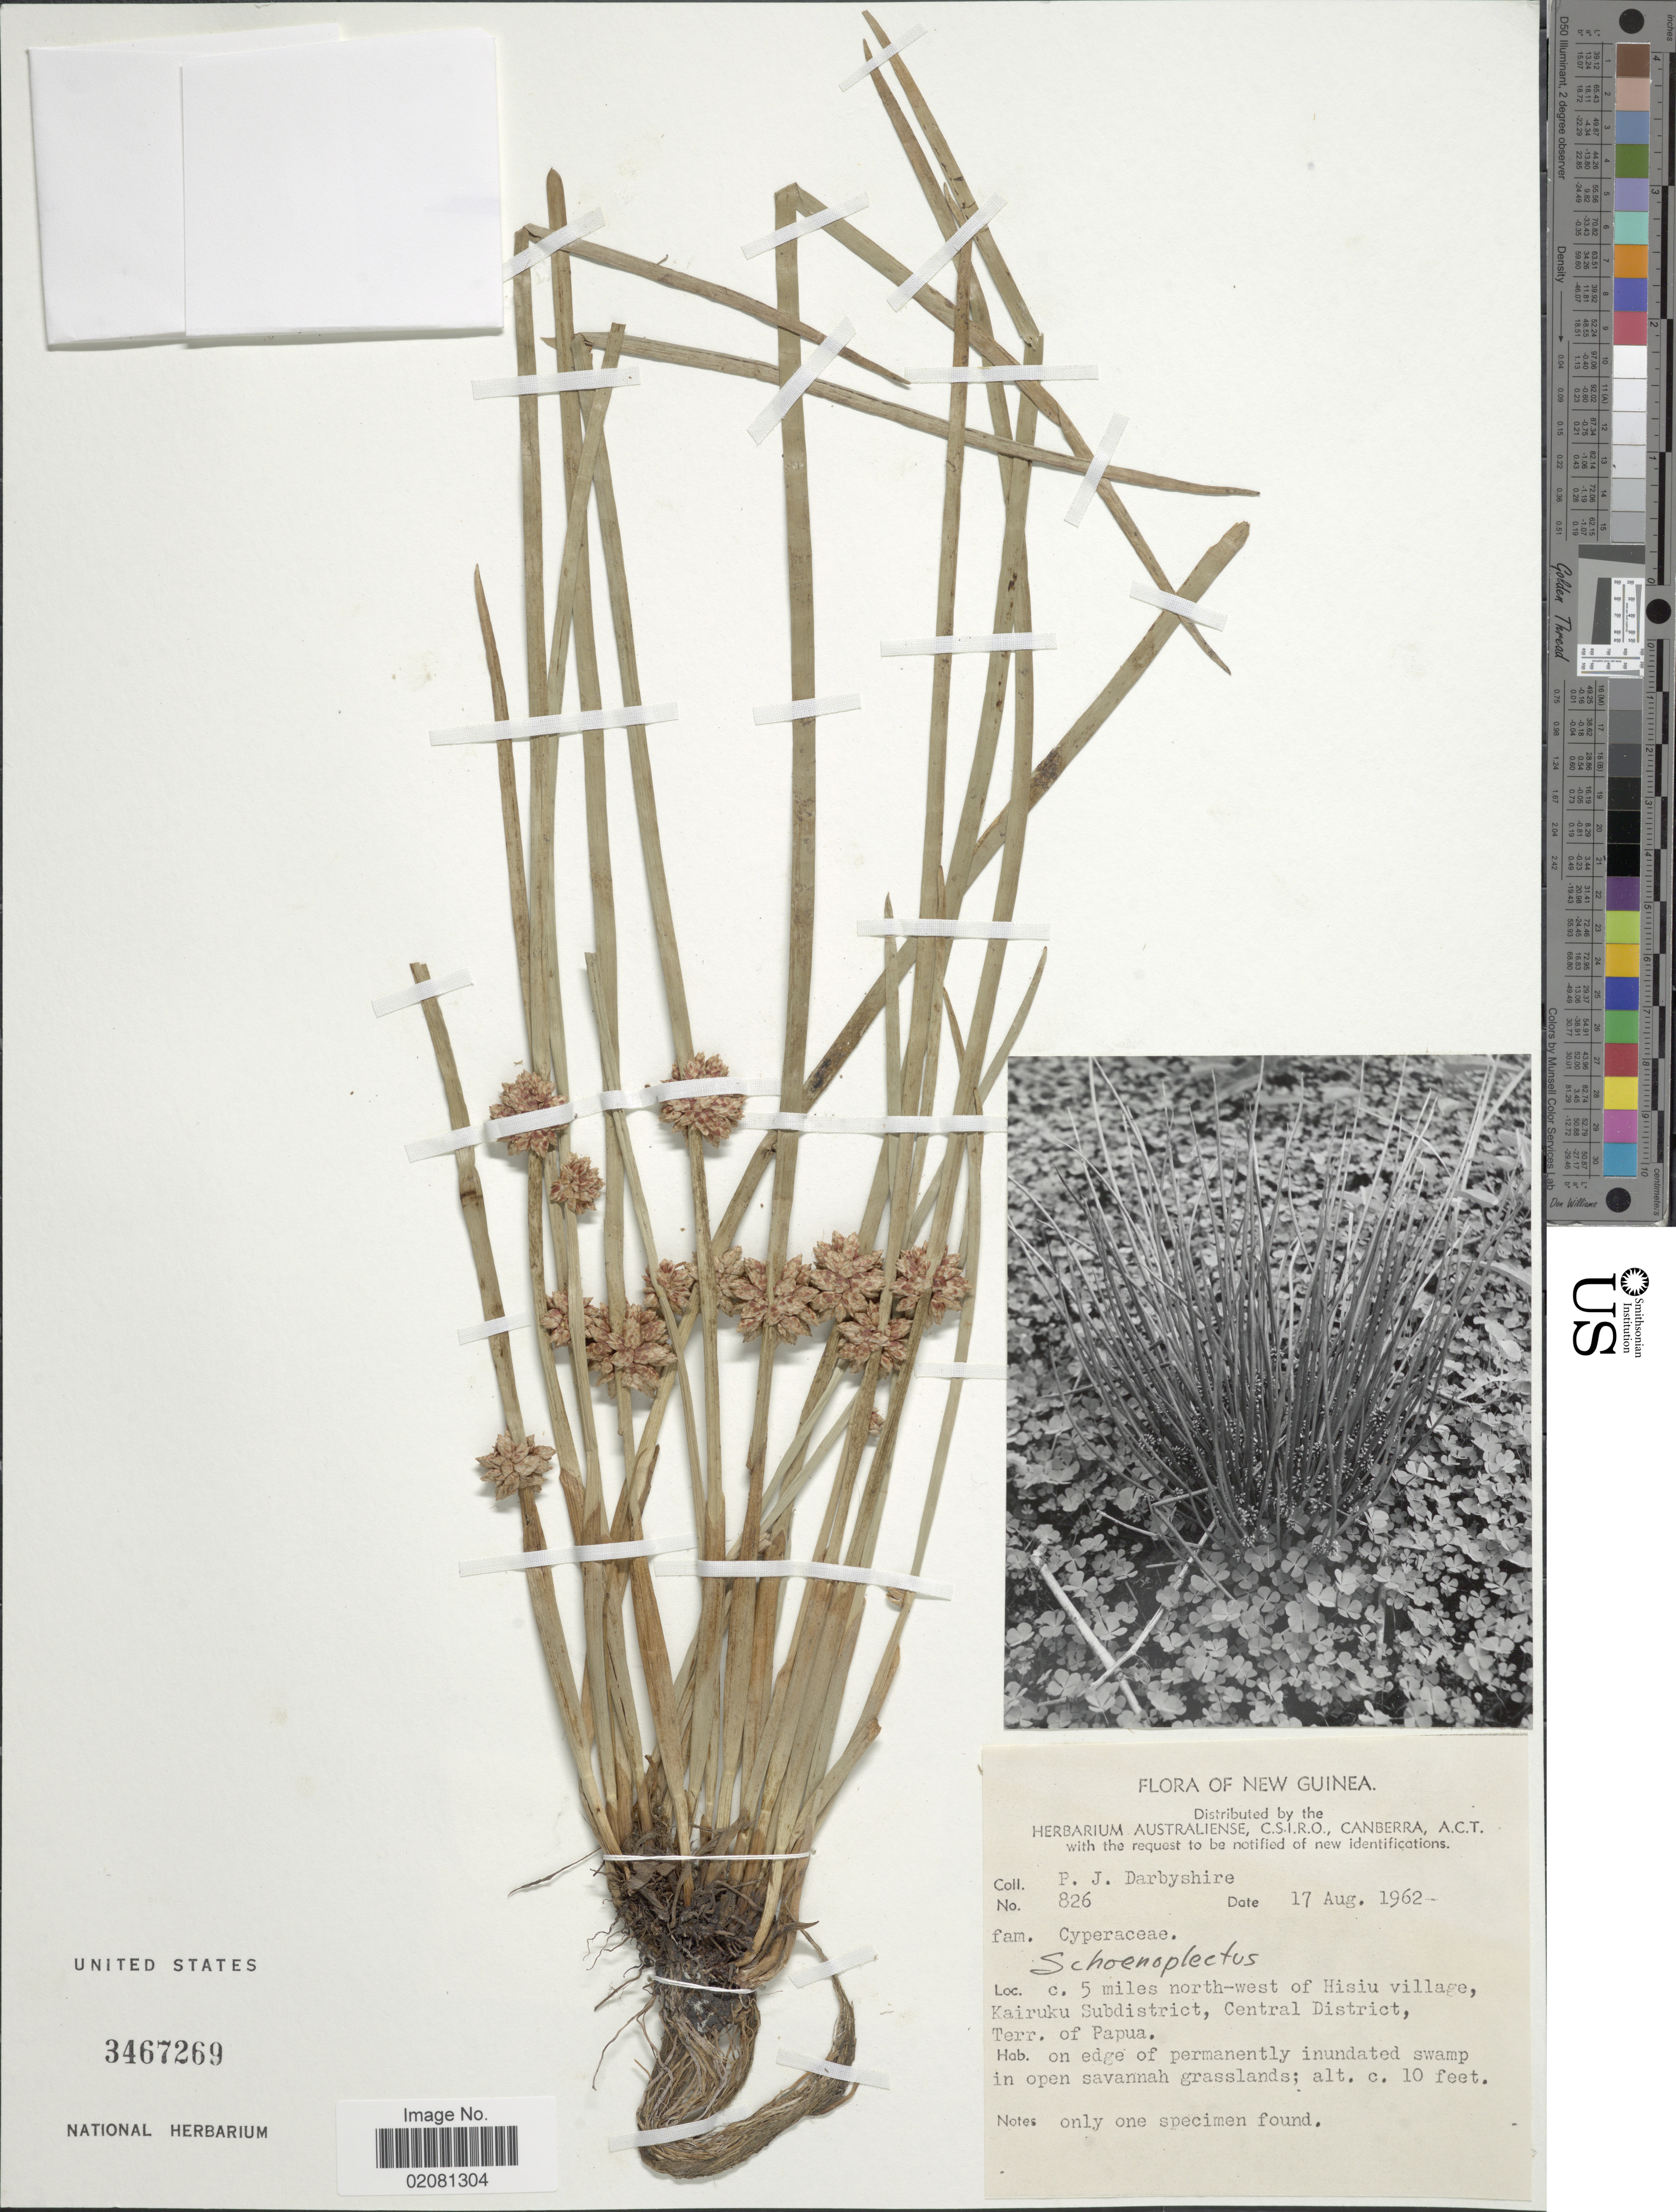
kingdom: Plantae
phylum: Tracheophyta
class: Liliopsida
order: Poales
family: Cyperaceae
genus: Schoenoplectus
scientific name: Schoenoplectus sp.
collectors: P. Darbyshire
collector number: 826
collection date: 1962-08-17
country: Papua New Guinea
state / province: Central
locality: C. 5 miles north-west of Hisiu village, Kairuku Subdistrict, Terr. of Papua.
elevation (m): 3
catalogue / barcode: US 3467269